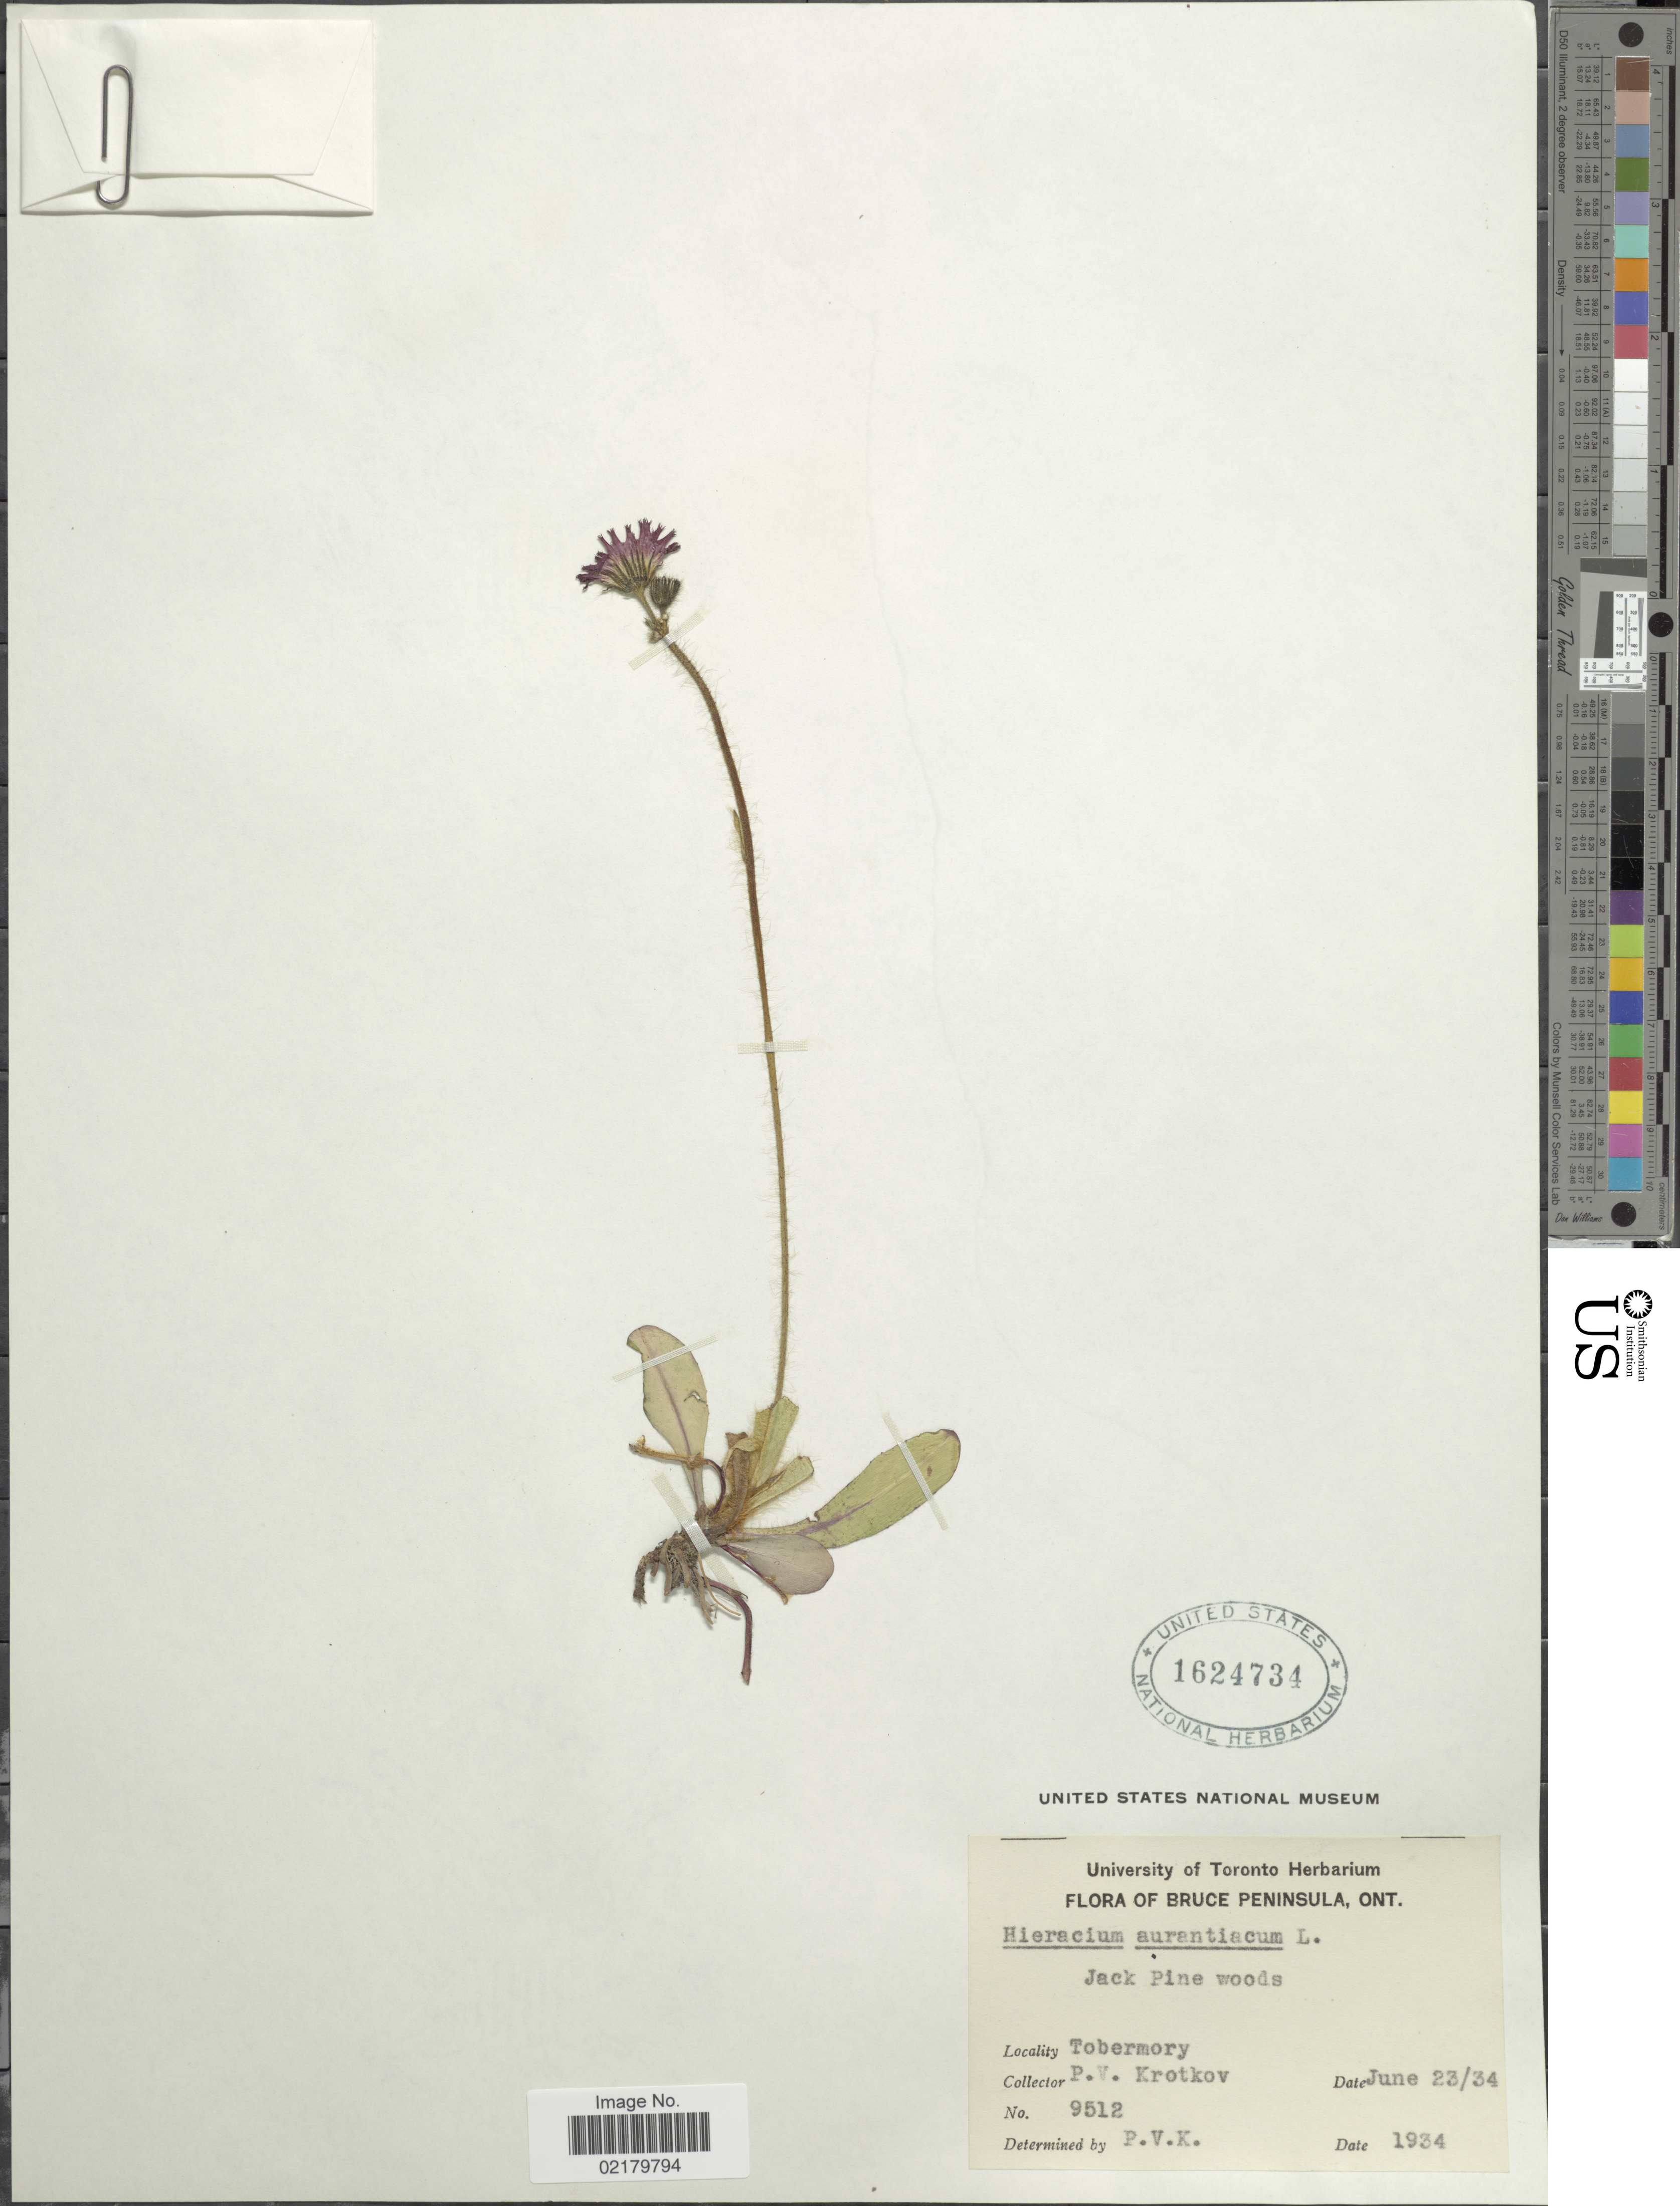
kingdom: Plantae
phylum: Tracheophyta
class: Magnoliopsida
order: Asterales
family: Asteraceae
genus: Pilosella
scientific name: Pilosella aurantiaca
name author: (L.) F.W. Schultz & Sch. Bip.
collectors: P. V. Krotkov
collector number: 9512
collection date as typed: Transcribed d/m/y: 23/6/34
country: Canada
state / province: Ontario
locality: Bruce Peninsula, Jack Pine Woods, Tobermory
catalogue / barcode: US 1624734